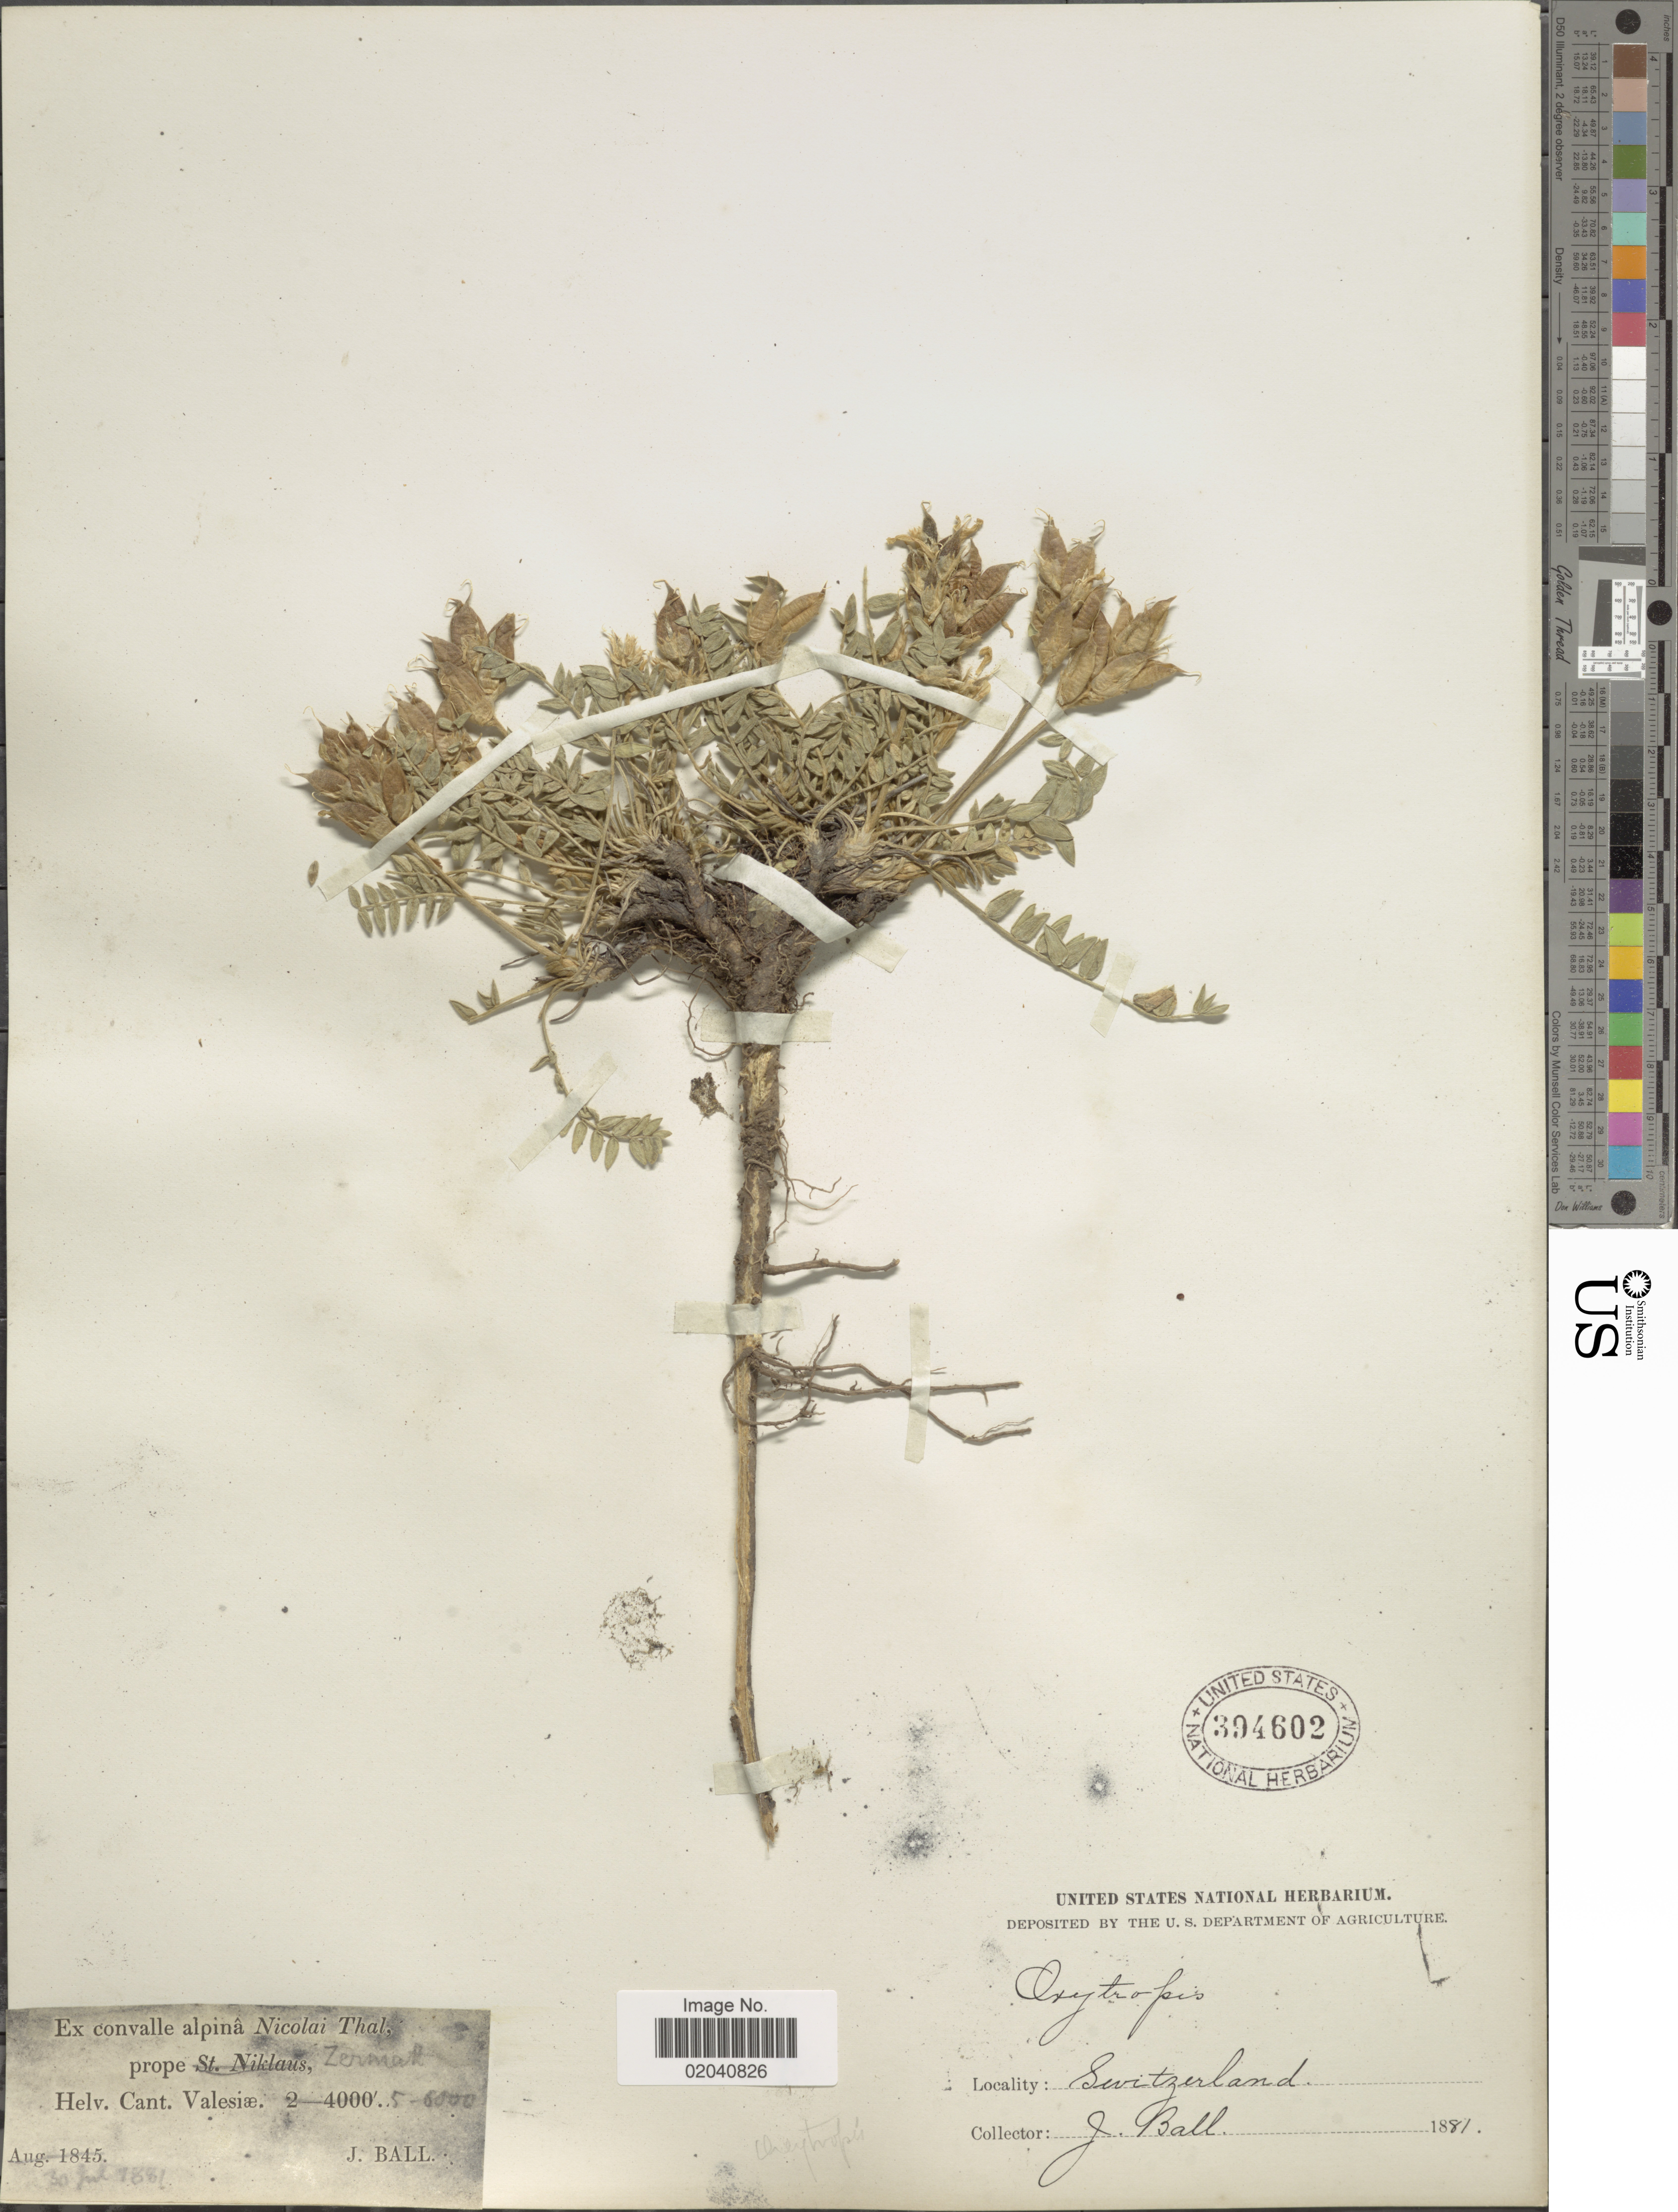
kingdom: Plantae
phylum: Tracheophyta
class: Magnoliopsida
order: Fabales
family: Fabaceae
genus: Oxytropis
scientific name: Oxytropis sp.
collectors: J. Ball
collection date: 1881-07-30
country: Switzerland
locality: Convalle alpinâ Nicolai Tghal, prope Zermatt Helv. Cant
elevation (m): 1524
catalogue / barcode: US 394602